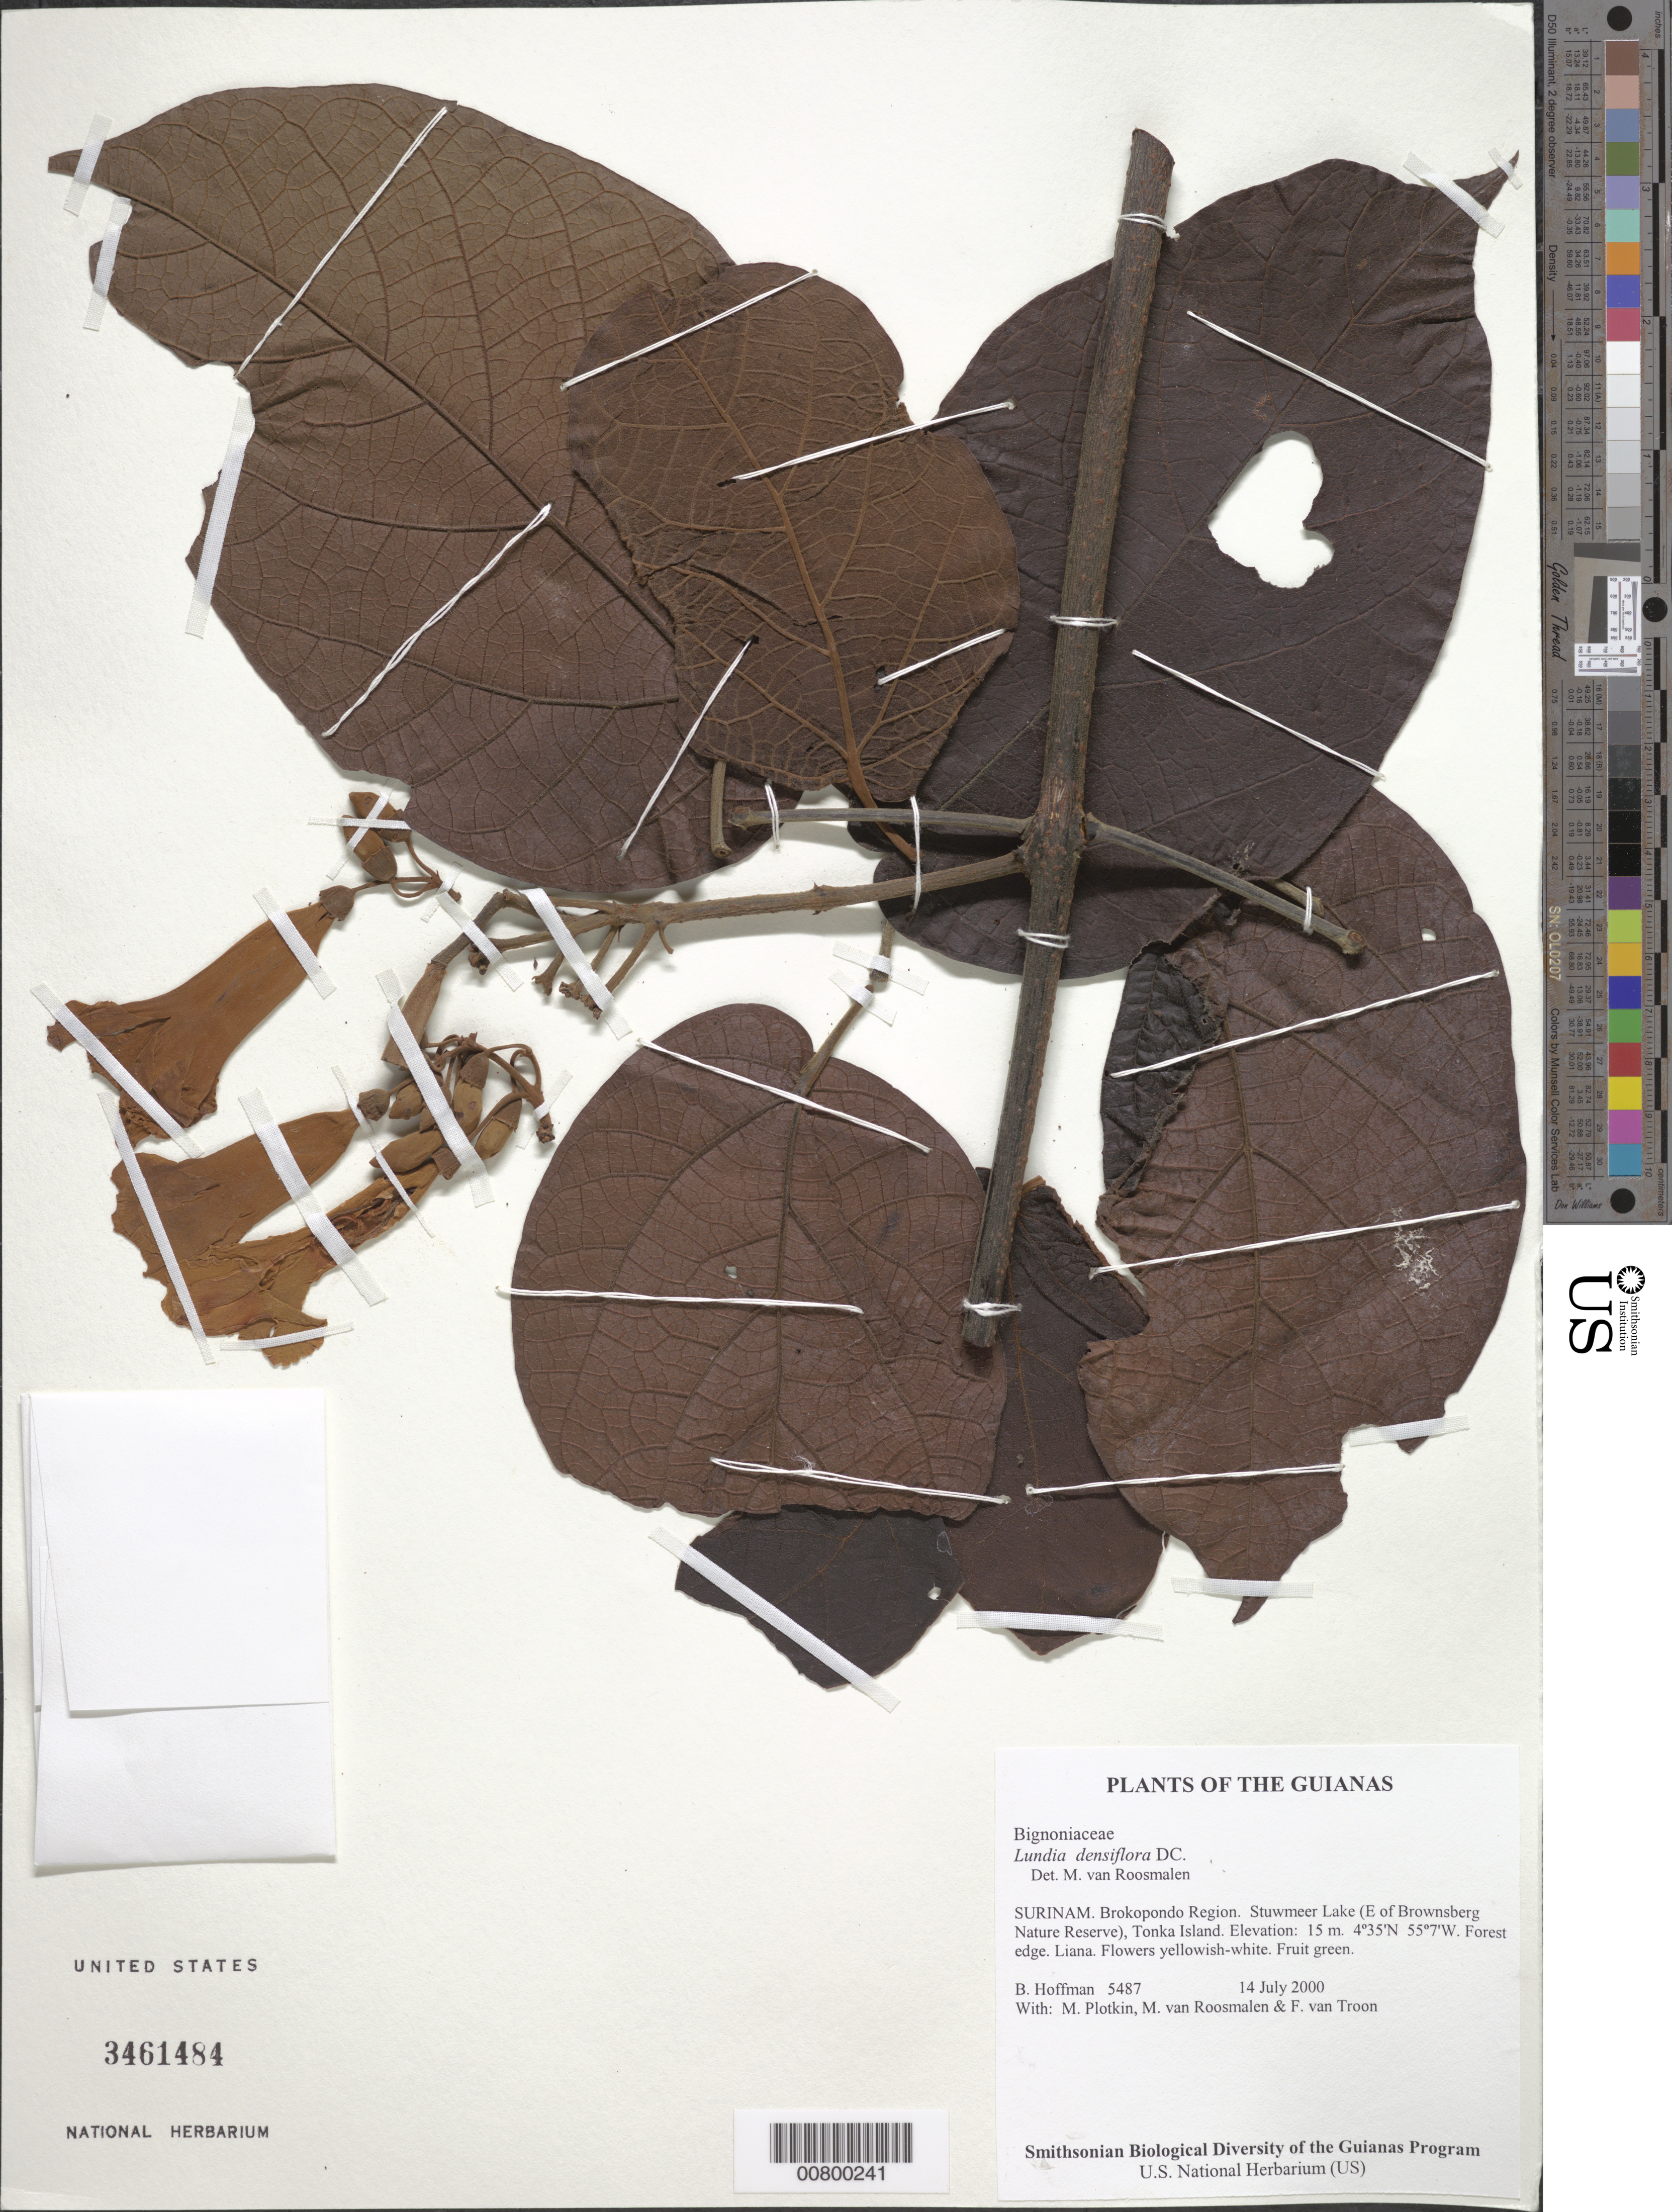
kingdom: Plantae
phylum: Tracheophyta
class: Magnoliopsida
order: Lamiales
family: Bignoniaceae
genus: Lundia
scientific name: Lundia densiflora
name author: DC.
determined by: Roosmalen, M. van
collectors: B. Hoffman, M. Plotkin, M. Roosmalen & F. Van Troon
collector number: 5487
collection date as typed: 14 July 2000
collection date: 2000-07-14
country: Suriname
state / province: Brokopondo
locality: Stuwmeer Lake (E of Brownsberg Nature Reserve), Tonka Island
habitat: Forest edge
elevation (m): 15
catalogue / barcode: US 3461484